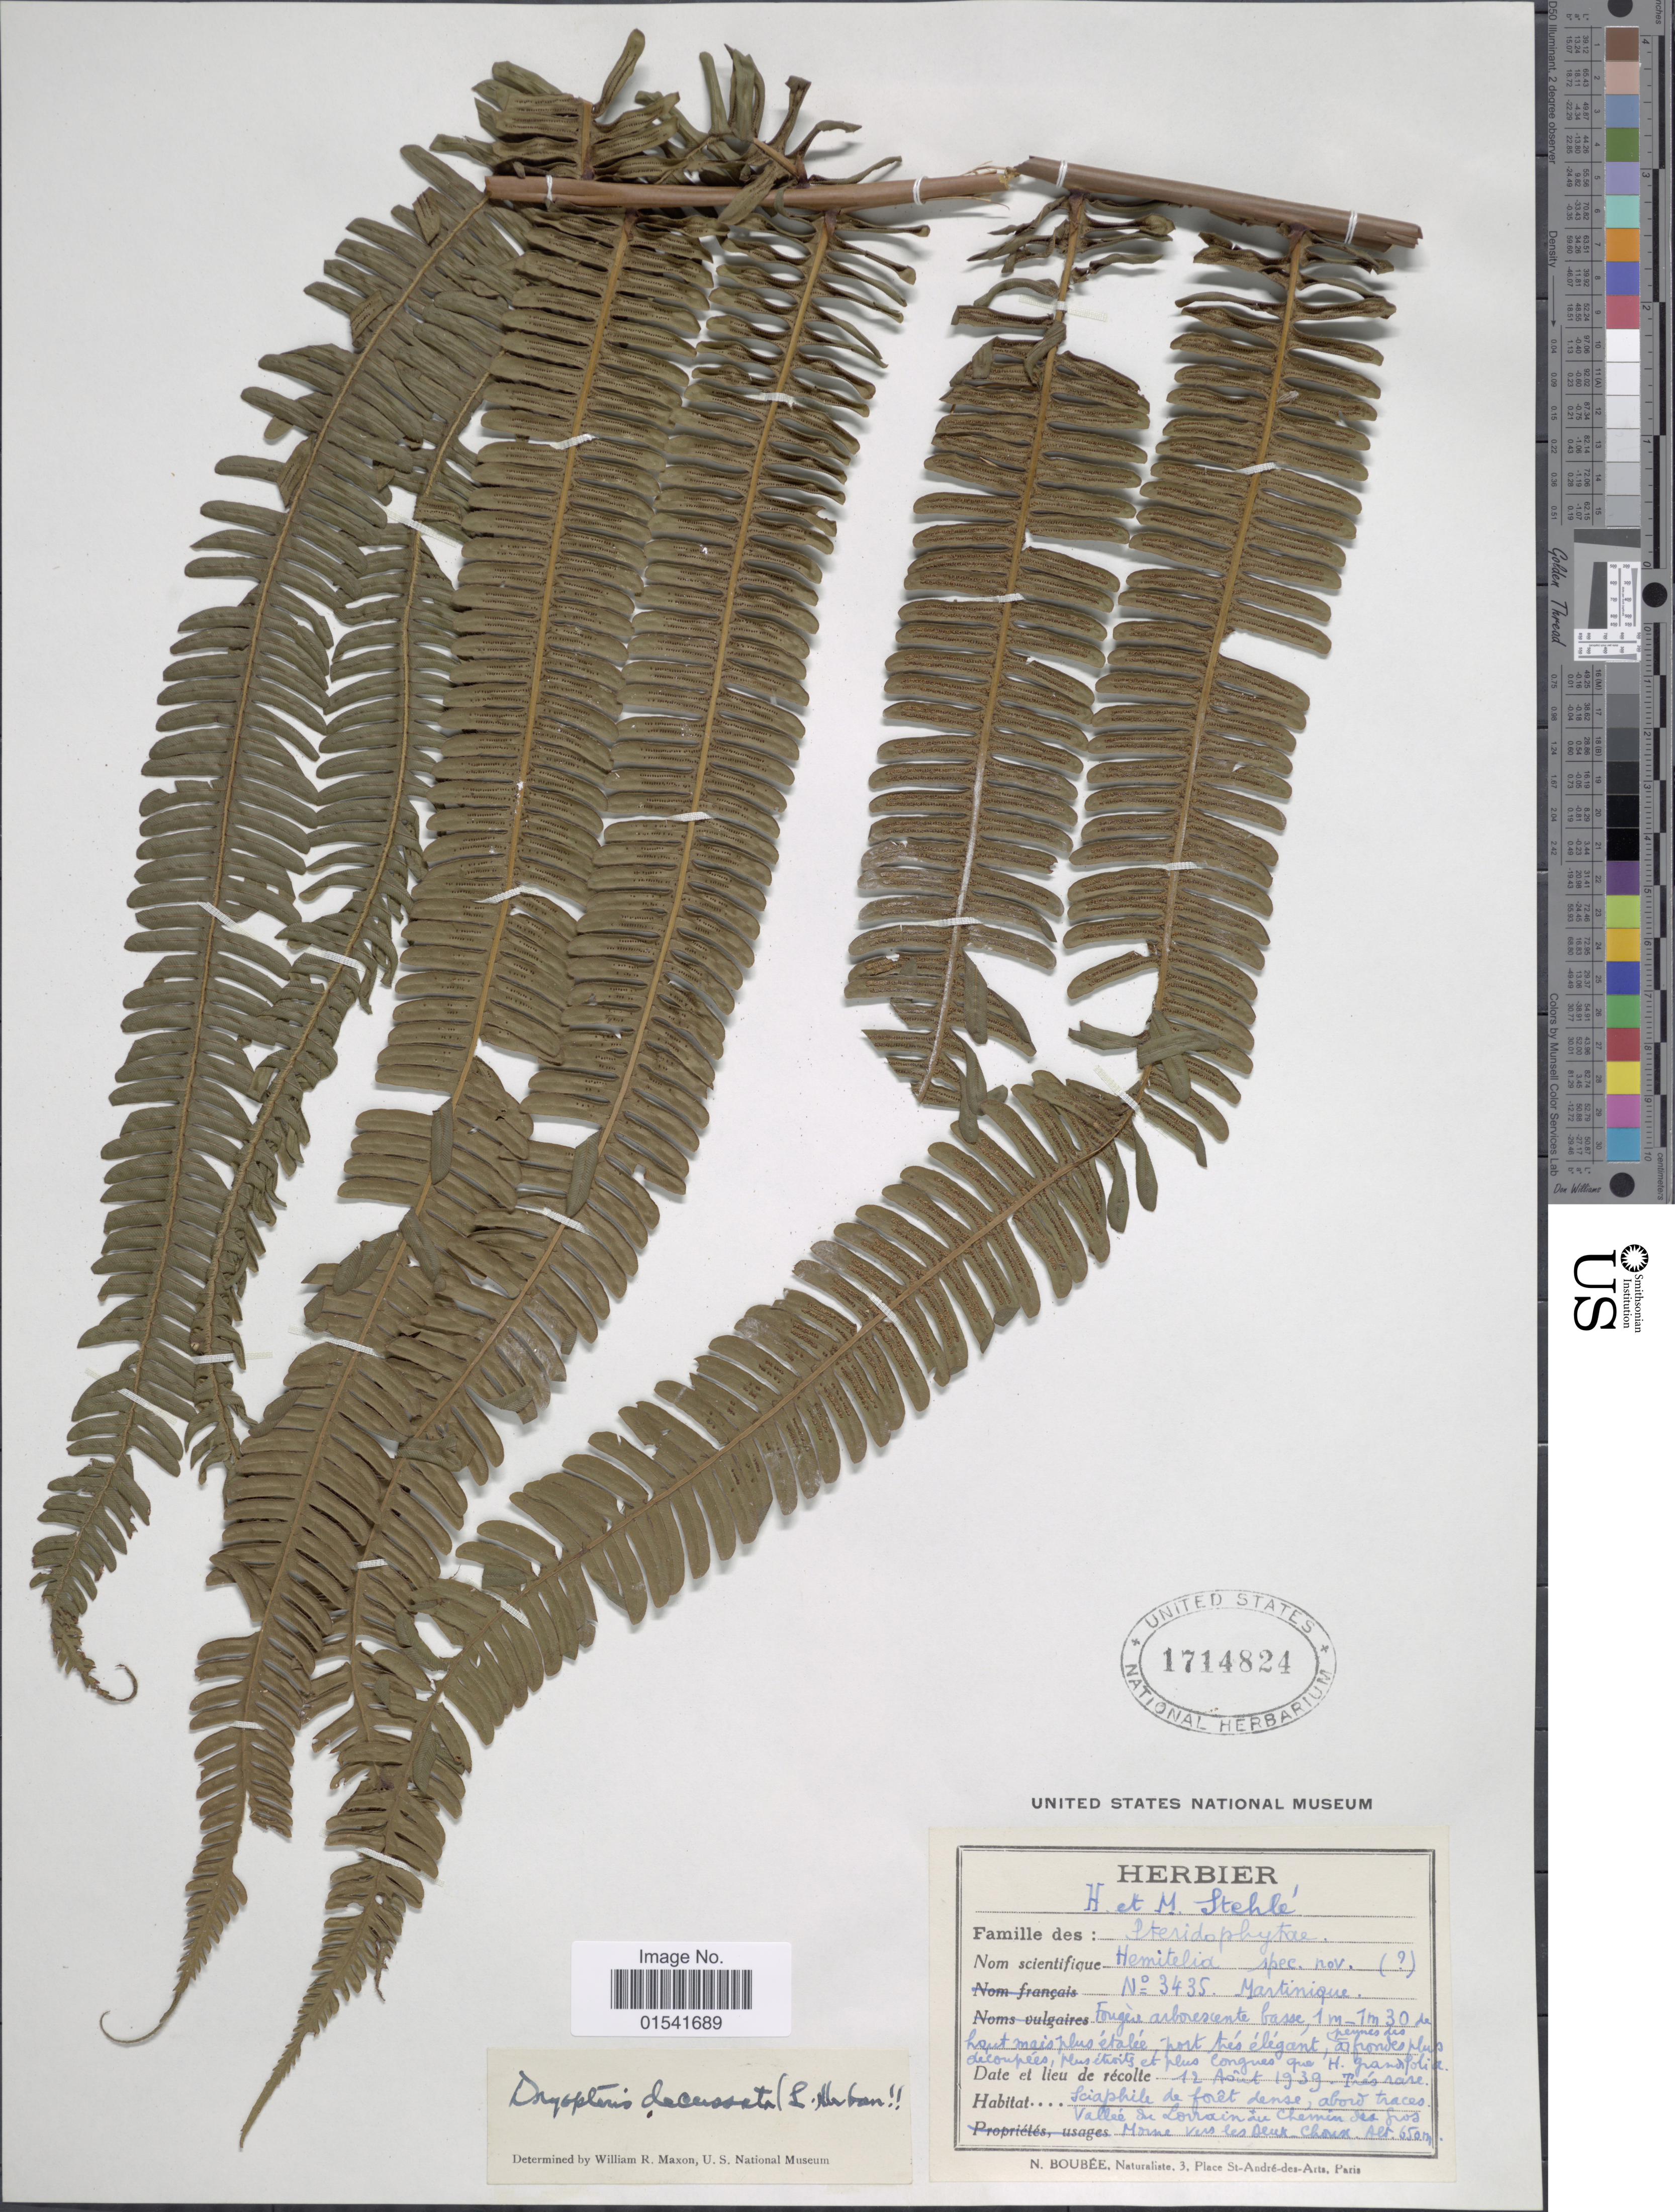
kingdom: Plantae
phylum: Tracheophyta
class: Polypodiopsida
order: Polypodiales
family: Thelypteridaceae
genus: Steiropteris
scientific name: Steiropteris decussata (L.) comb. nov., ined. 2015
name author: (L.)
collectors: H. Stehlé & M. Stehlé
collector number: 3435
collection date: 1939-08-12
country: Martinique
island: Martinique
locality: Vallee du Lorrain Chemin des Gros Morne vers les Deux Choux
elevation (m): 650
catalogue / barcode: US 1714824